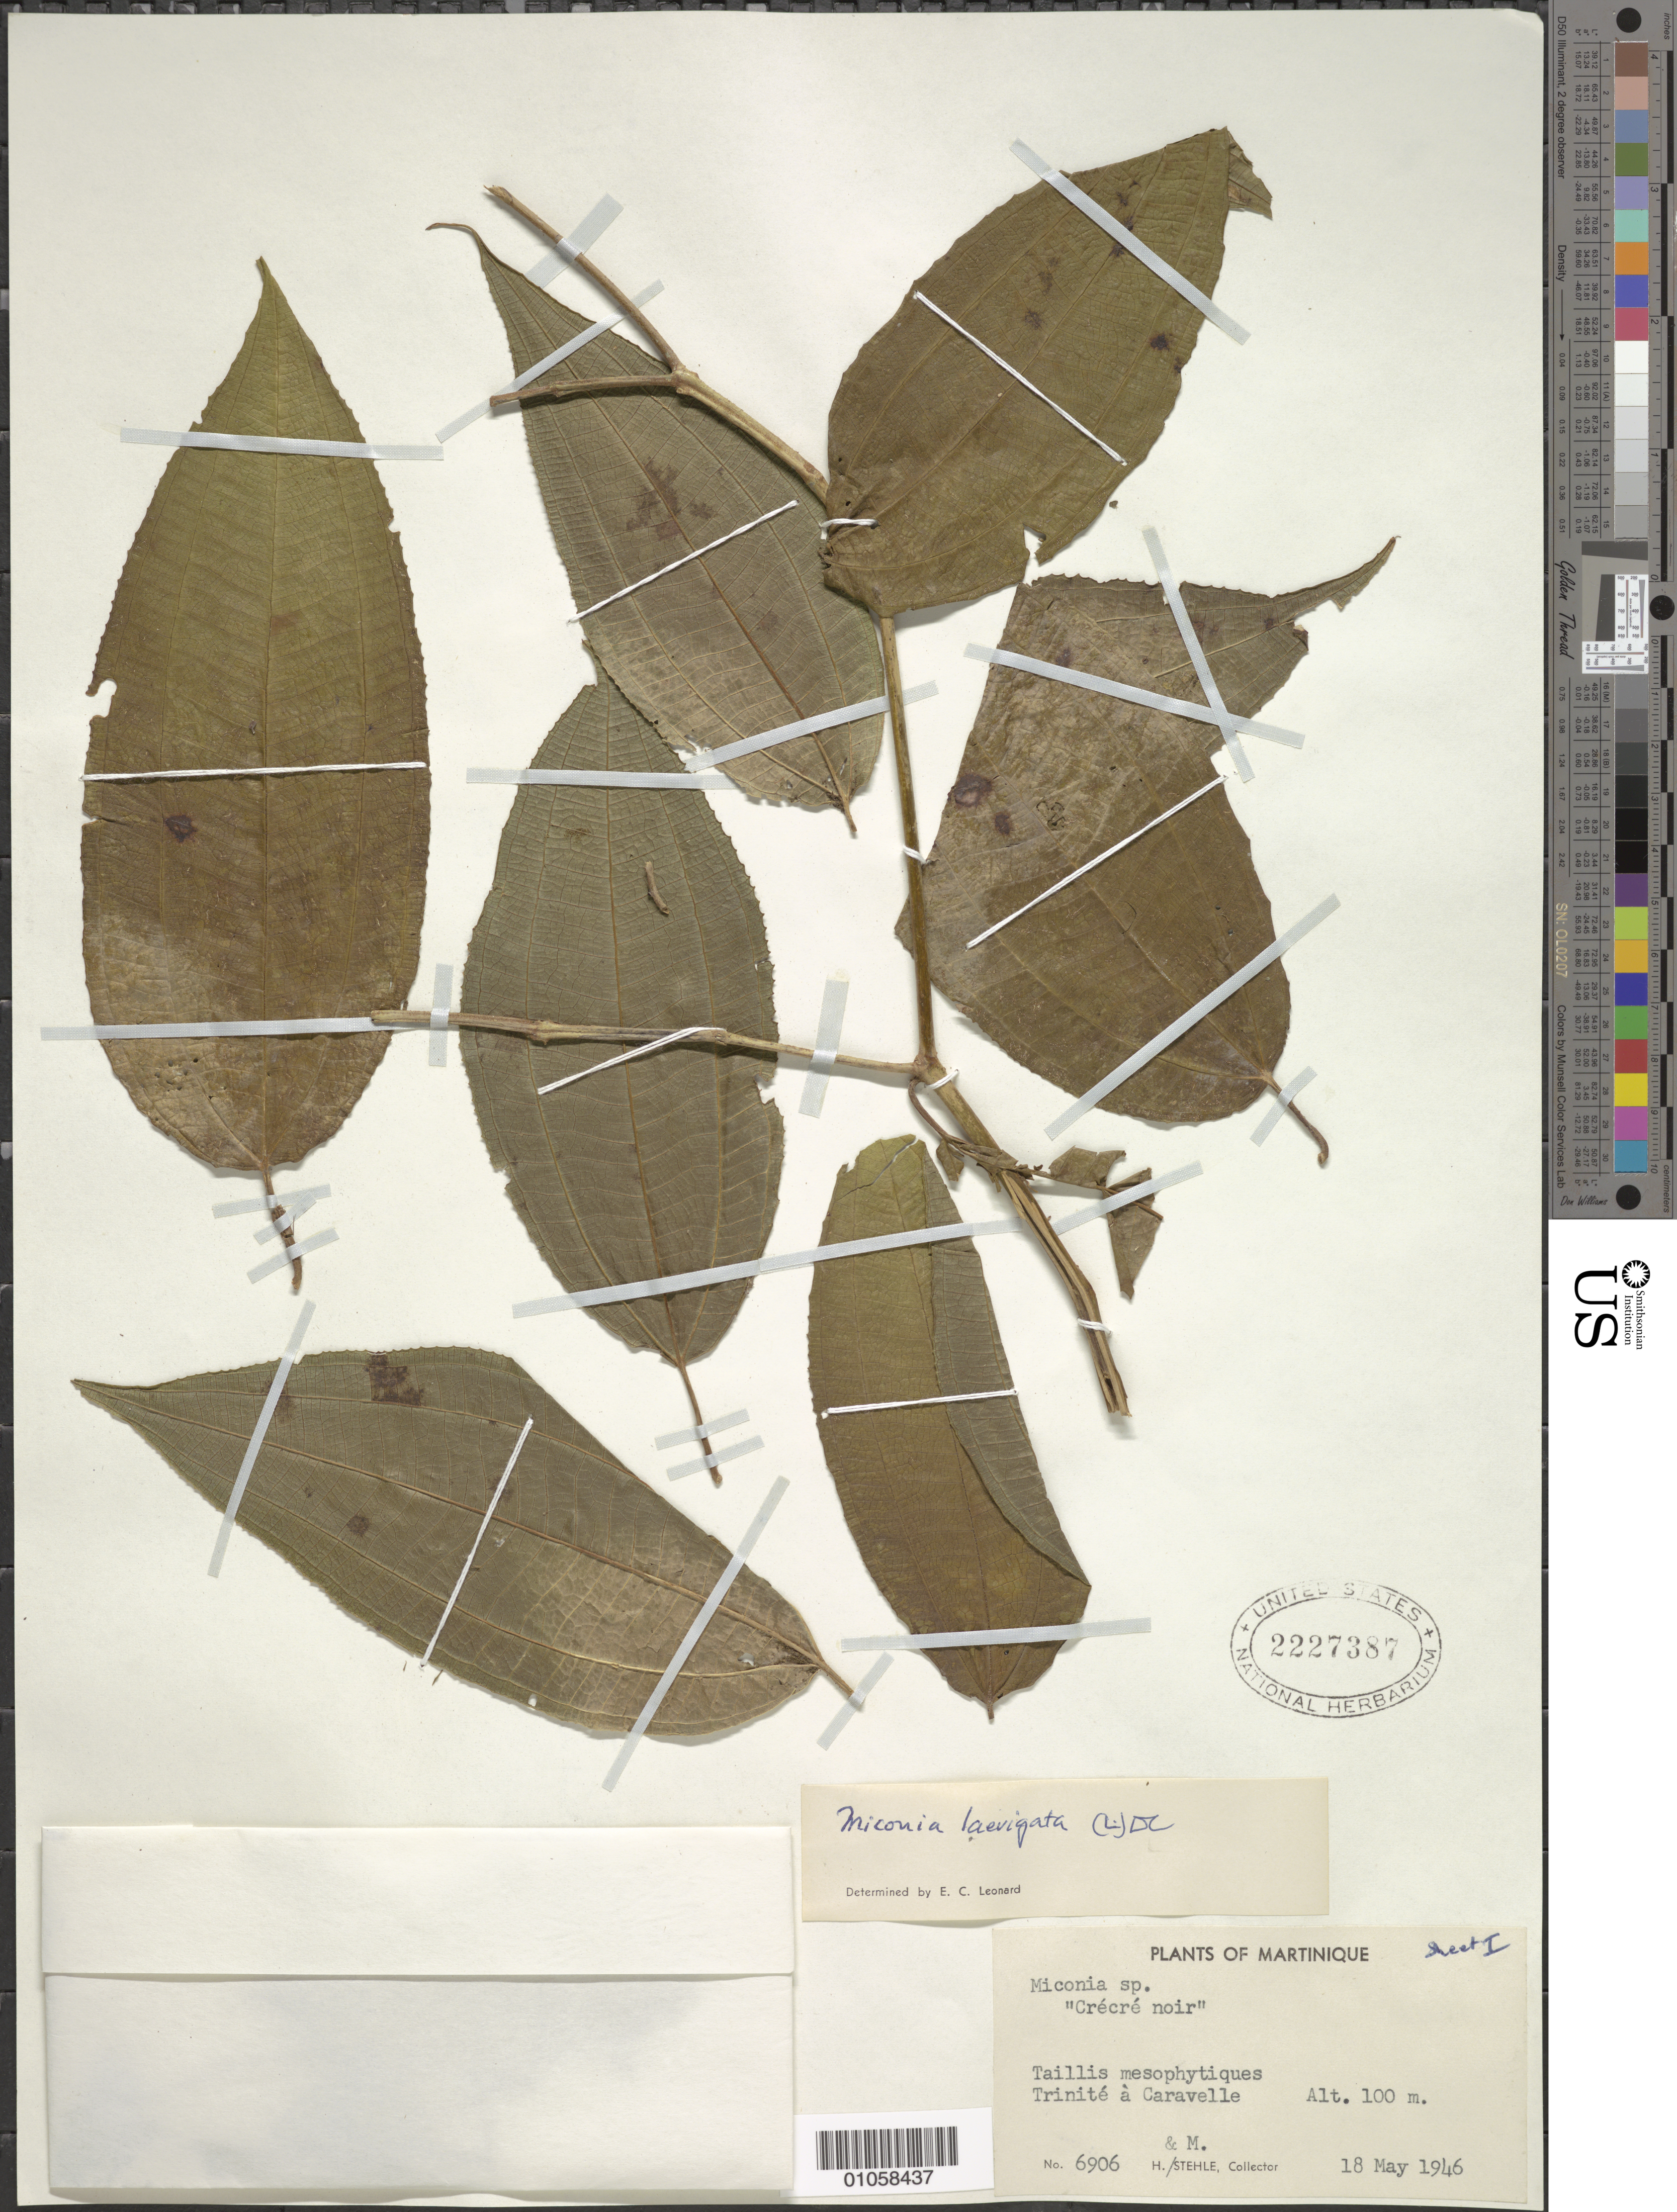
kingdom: Plantae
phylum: Tracheophyta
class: Magnoliopsida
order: Myrtales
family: Melastomataceae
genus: Miconia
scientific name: Miconia laevigata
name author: (L.) D. Don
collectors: H. Stehlé & M. Stehlé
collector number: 6906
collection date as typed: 18 May 1946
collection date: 1946-05-18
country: Martinique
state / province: La Trinité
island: Martinique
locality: Trinité à Caravelle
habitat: Tailles mésophytiques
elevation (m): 100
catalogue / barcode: US 2227387